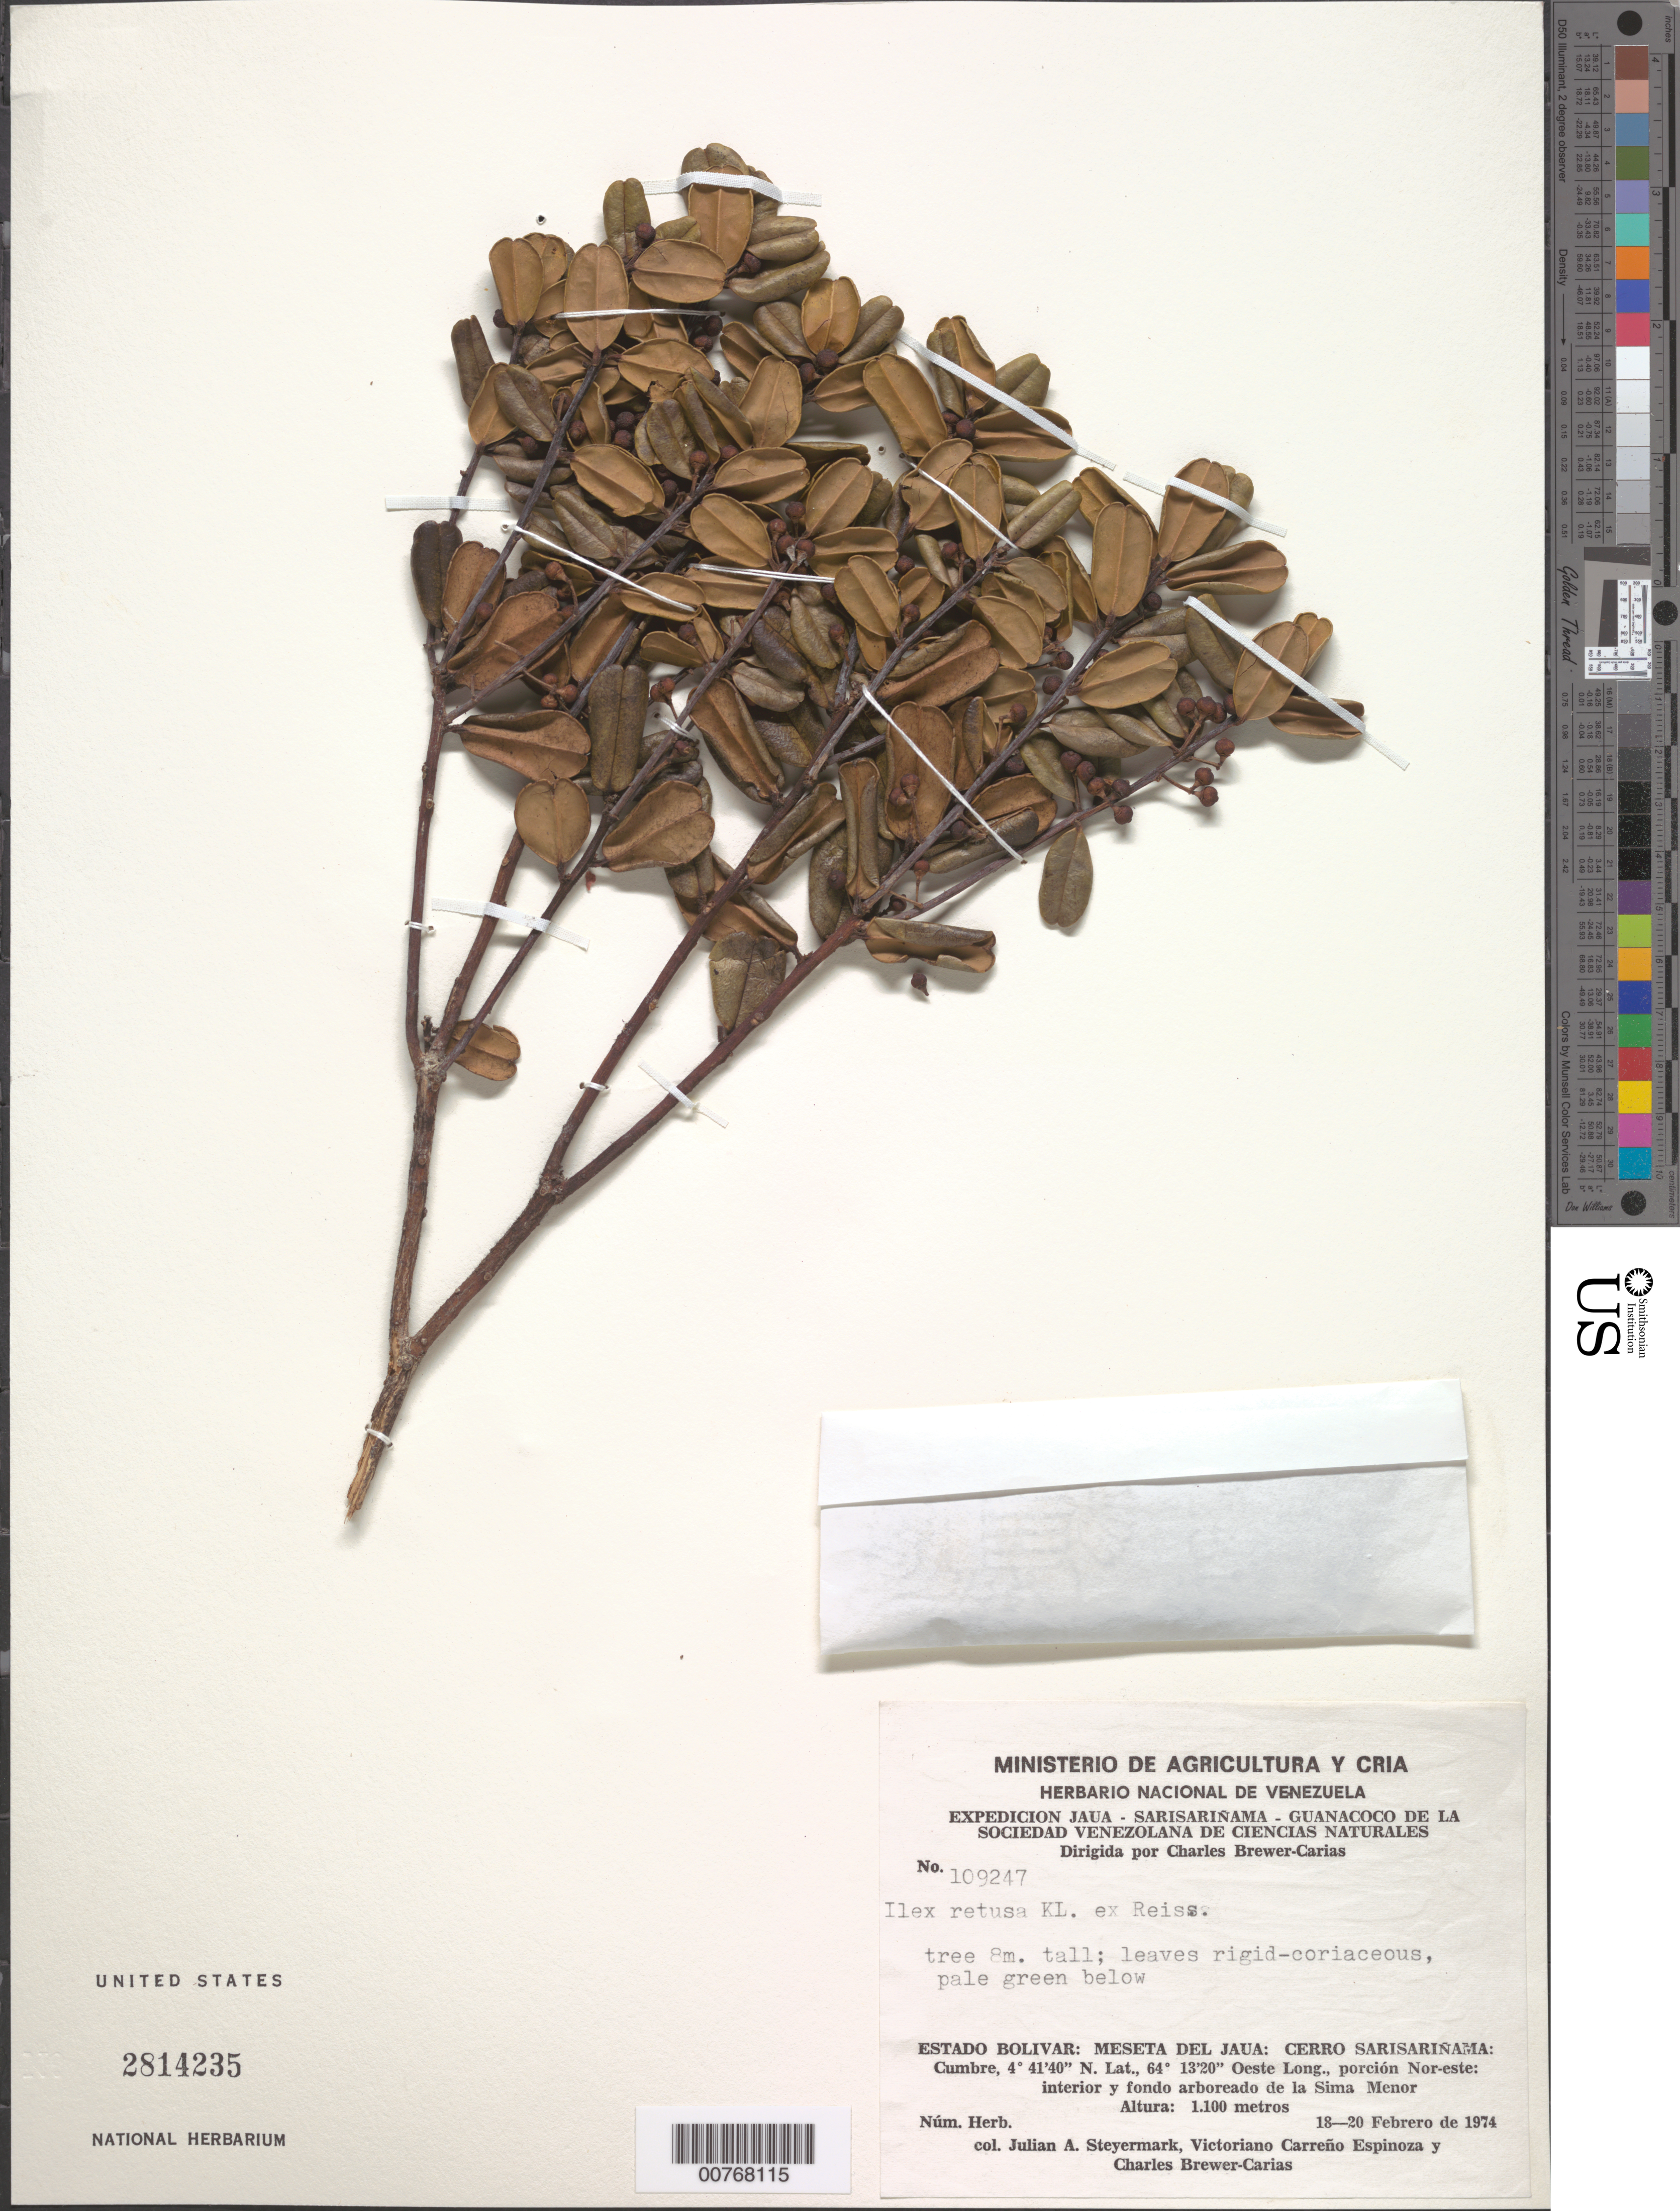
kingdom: Plantae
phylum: Tracheophyta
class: Magnoliopsida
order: Aquifoliales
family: Aquifoliaceae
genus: Ilex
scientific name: Ilex retusa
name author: Klotzsch ex Reissek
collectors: J. Steyermark, V. Carreño E. & C. Brewer-Carias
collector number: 109247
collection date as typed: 18-Feb-74 to 20-Feb-74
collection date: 1974-02-18/1974-02-20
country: Venezuela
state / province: Bolívar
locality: Meseta del Jaua: Cerro Sarisariñama: northeastern portion of summit, forest inside and at the bottom of Sima Menor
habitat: Forest inside and at the bottom of Sima Menor (interior y fondo arboreado de la Sima Menor)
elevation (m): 1100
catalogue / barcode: US 2814235